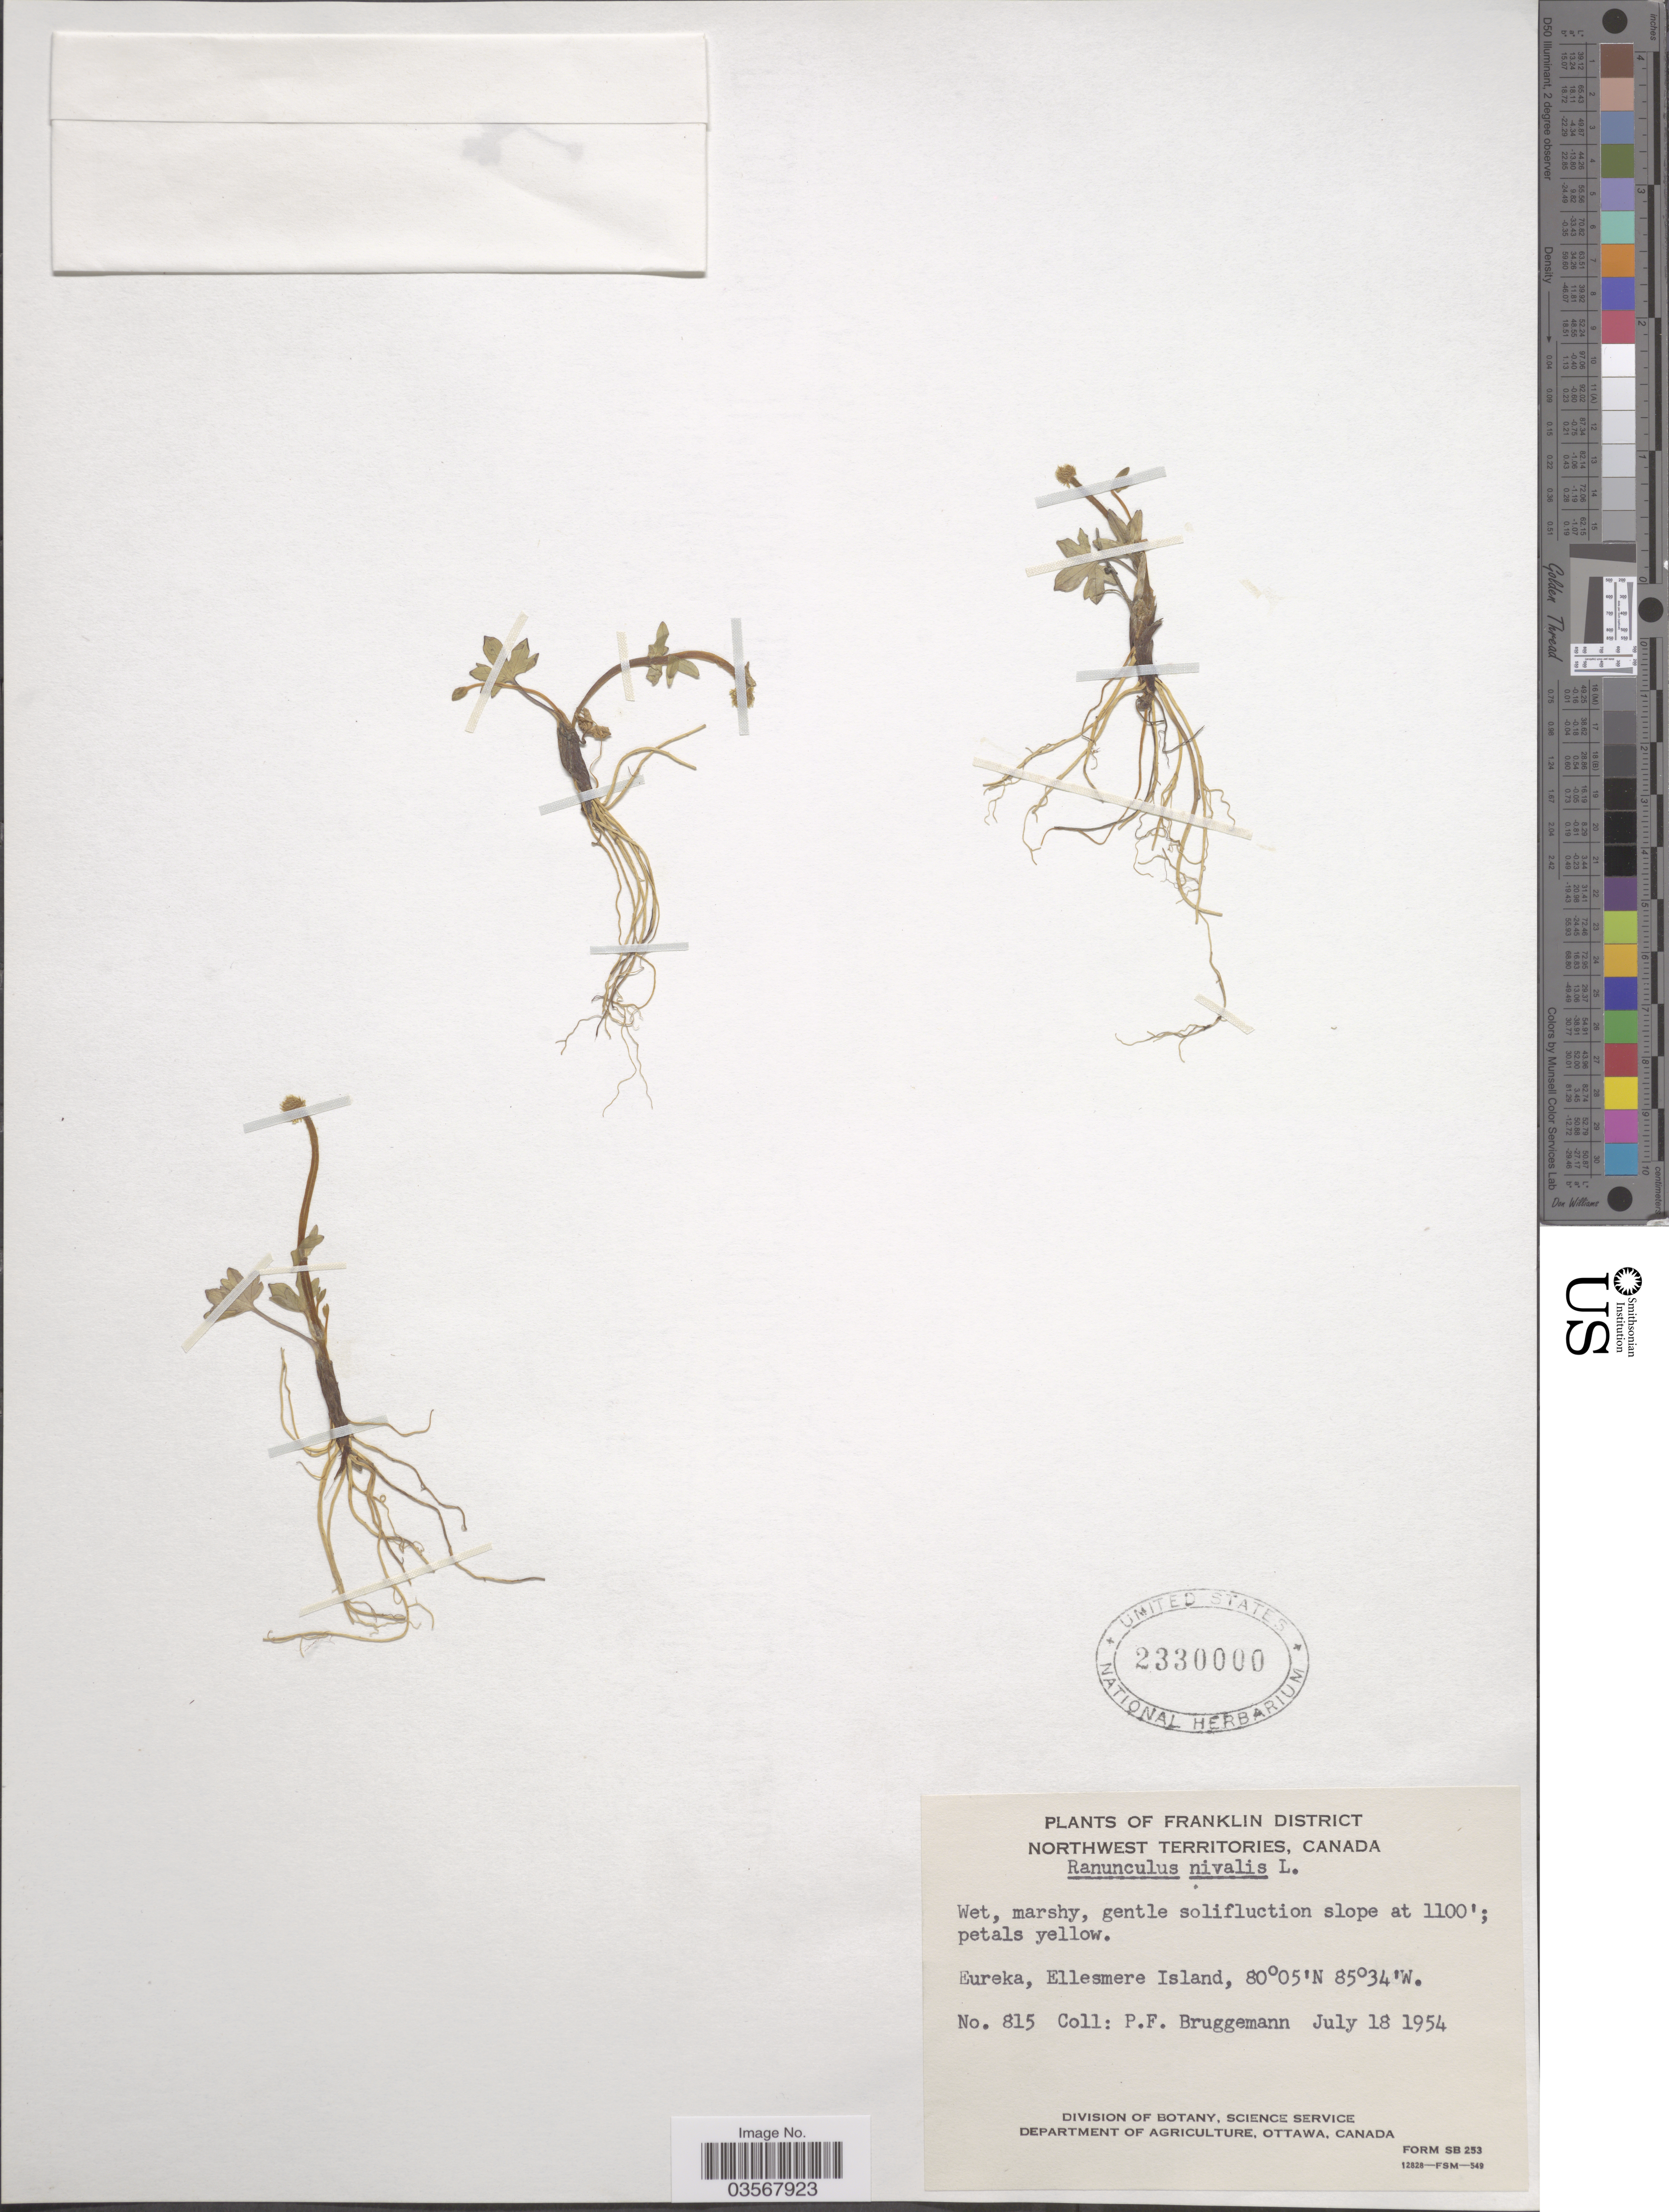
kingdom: Plantae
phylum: Tracheophyta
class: Magnoliopsida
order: Ranunculales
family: Ranunculaceae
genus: Ranunculus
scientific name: Ranunculus nivalis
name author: L.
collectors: P. Bruggemann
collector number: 815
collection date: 1954-07-18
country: Canada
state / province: Northwest Territories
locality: Franklin District. Eureka, Ellesmere Island.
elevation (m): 335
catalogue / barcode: US 2330000